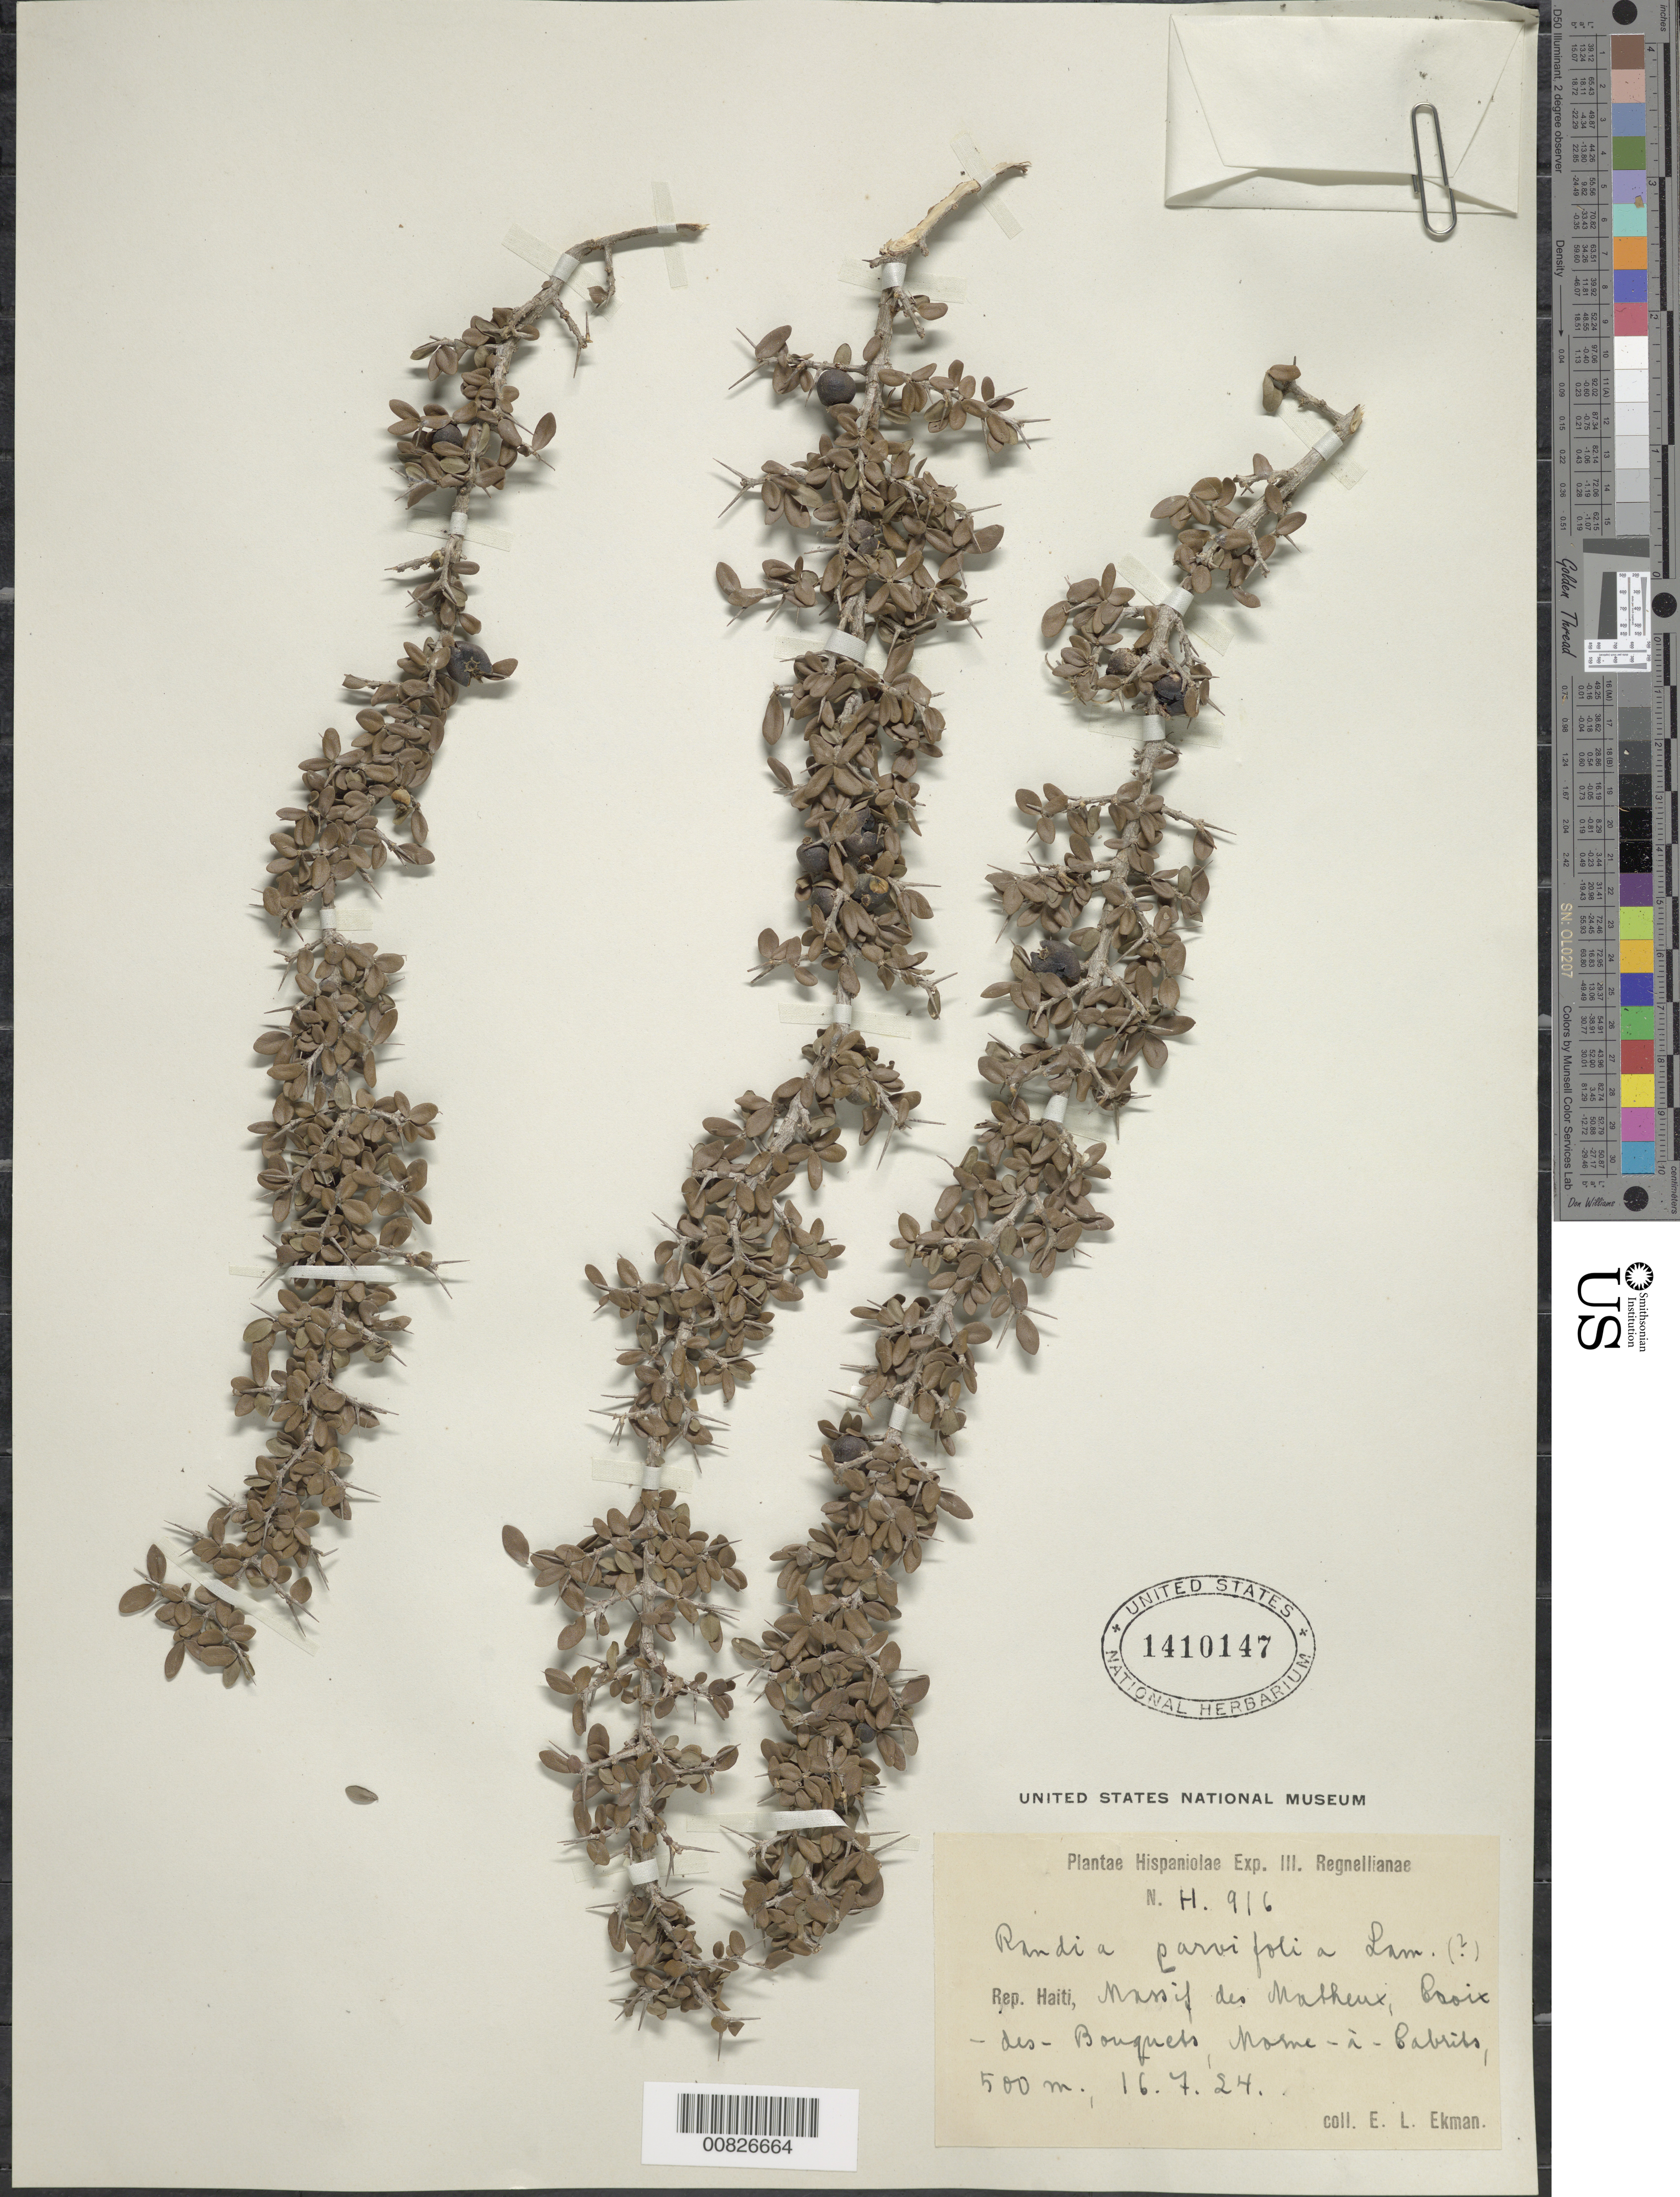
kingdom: Plantae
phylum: Tracheophyta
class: Magnoliopsida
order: Gentianales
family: Rubiaceae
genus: Randia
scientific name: Randia parvifolia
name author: Lam.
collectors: E. L. Ekman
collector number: H 916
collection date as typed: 16 Jul 1924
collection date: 1924-07-16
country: Haiti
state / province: Ouest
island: Hispaniola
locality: Massif des Matheux, Croix-des-Bouquets, Morne-à-Cabrits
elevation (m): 500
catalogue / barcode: US 1410147